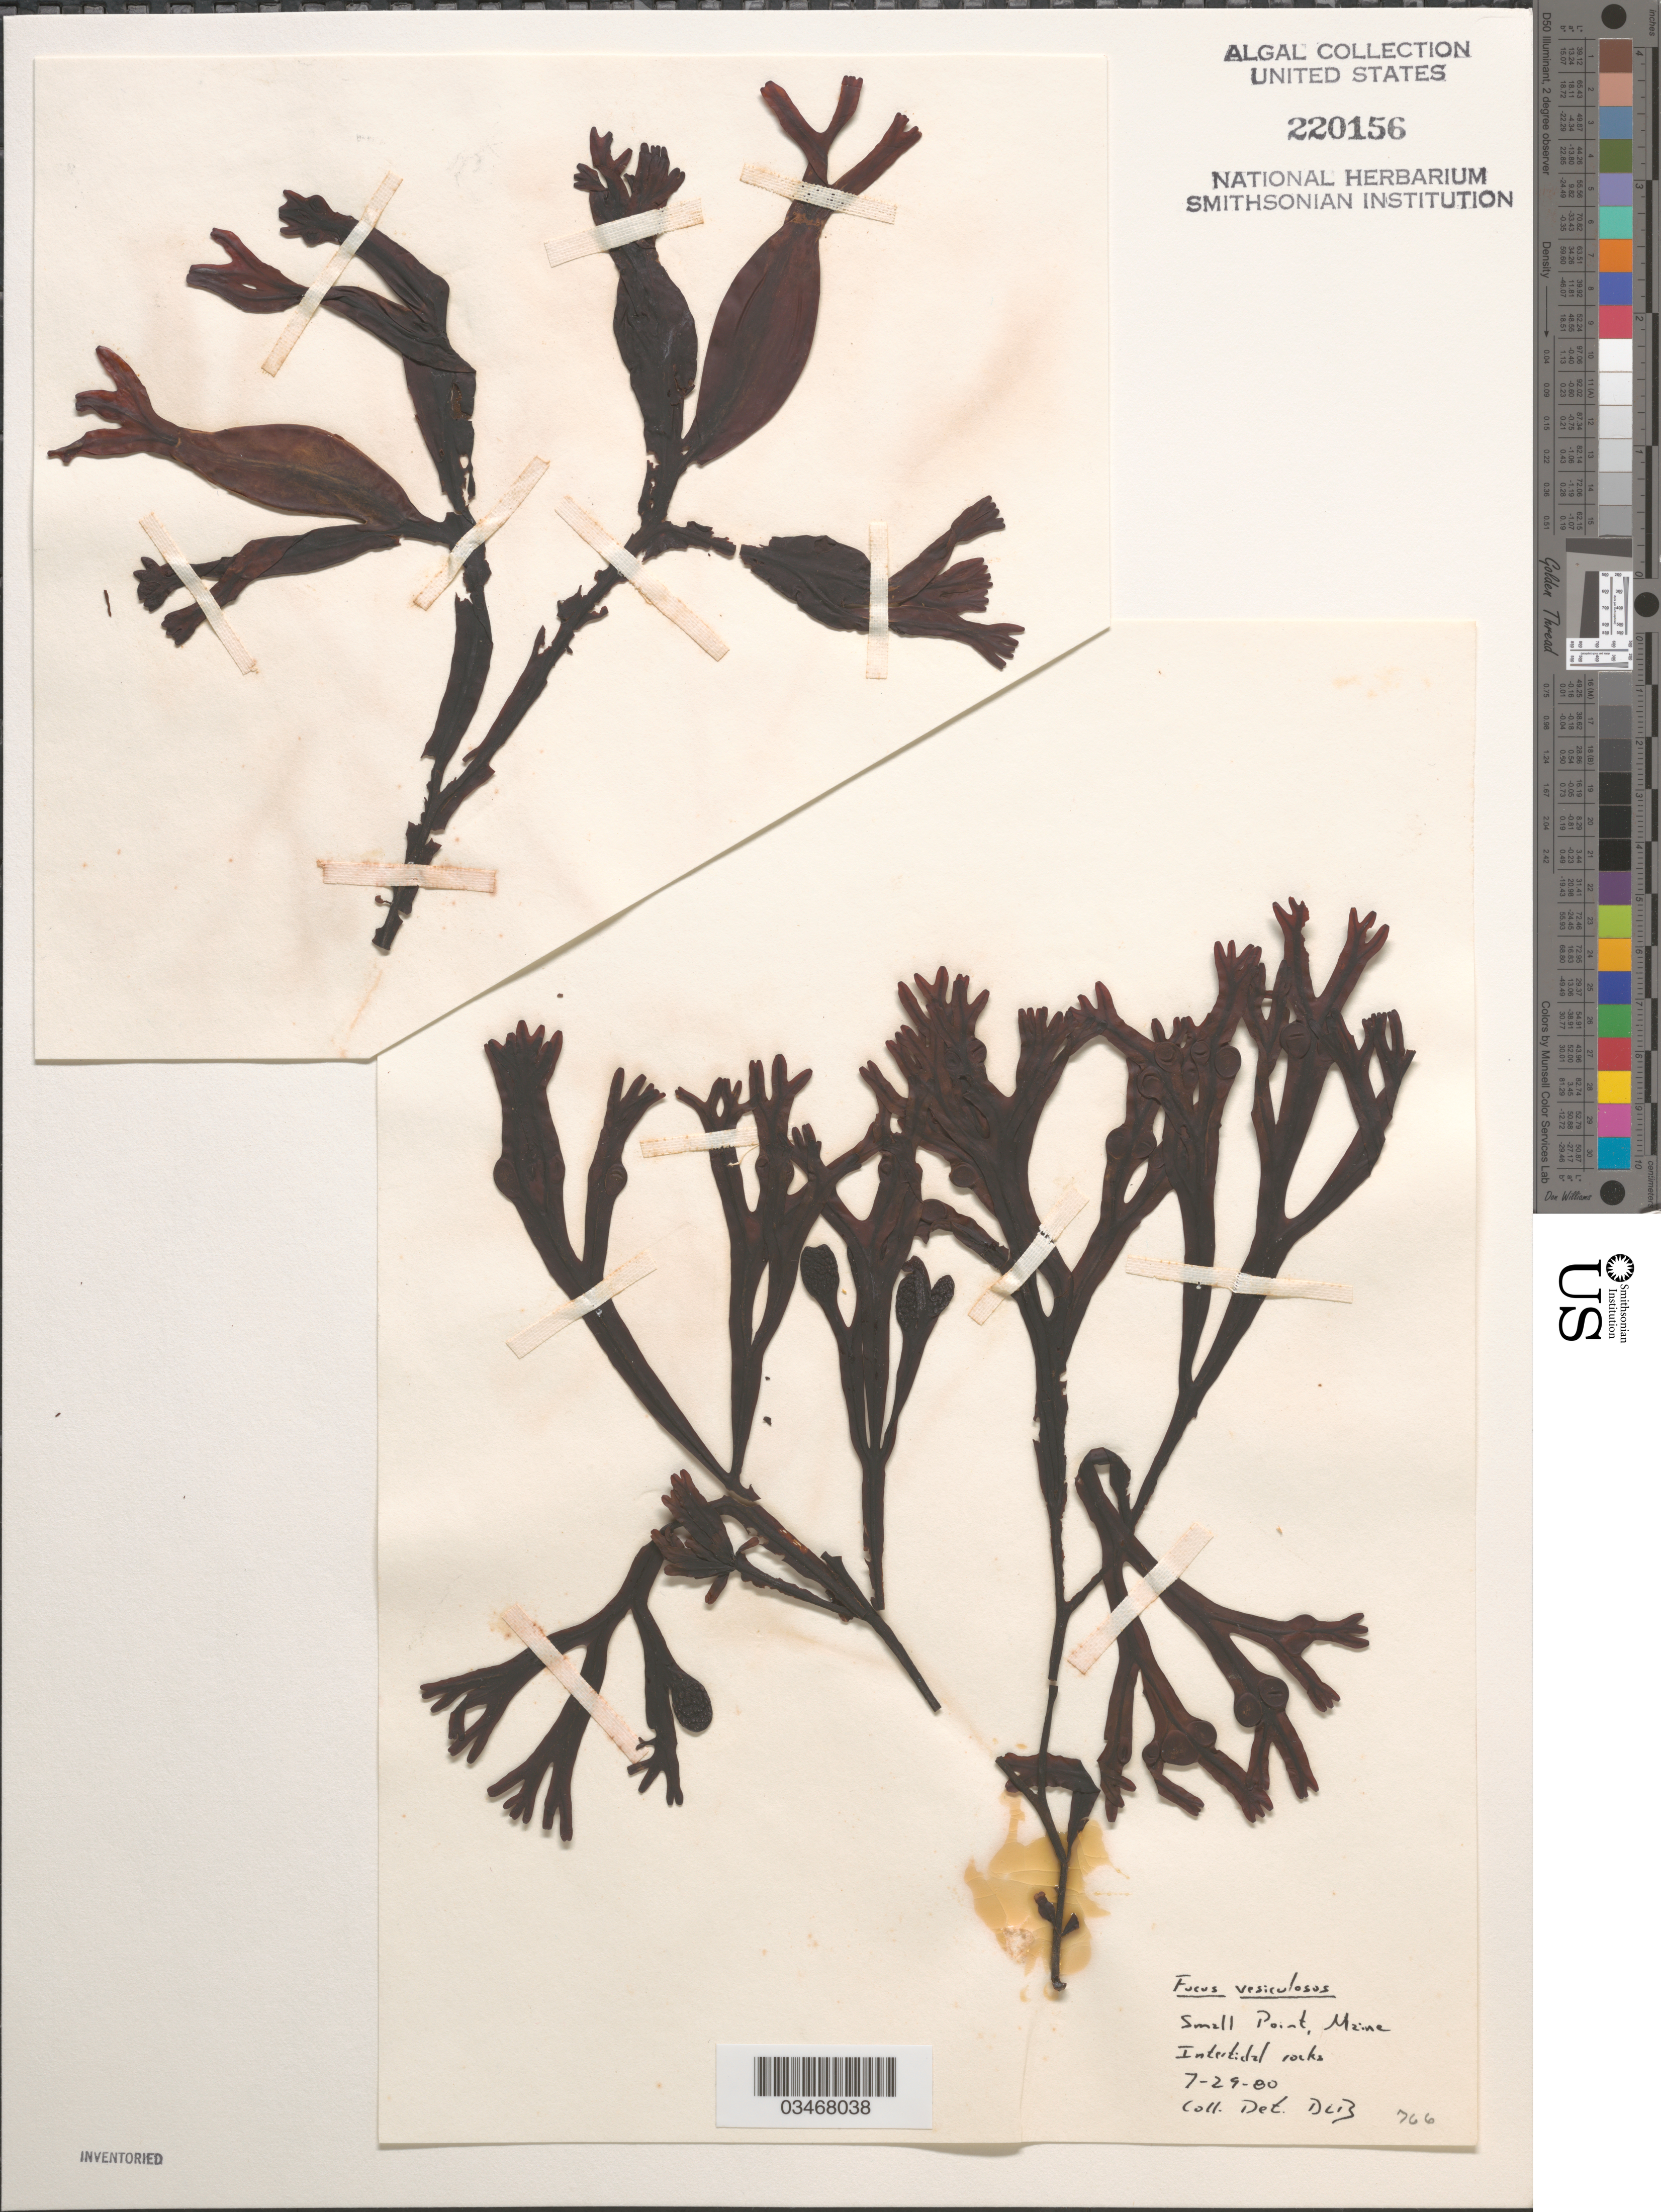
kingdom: Chromista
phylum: Ochrophyta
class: Phaeophyceae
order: Fucales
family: Fucaceae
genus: Fucus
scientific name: Fucus vesiculosus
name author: L.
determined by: Ballantine, D. L.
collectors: D.L. Ballantine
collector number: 766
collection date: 1980-07-29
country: United States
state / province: Maine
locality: Small Point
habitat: Intertidal rocks.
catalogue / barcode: US 220156